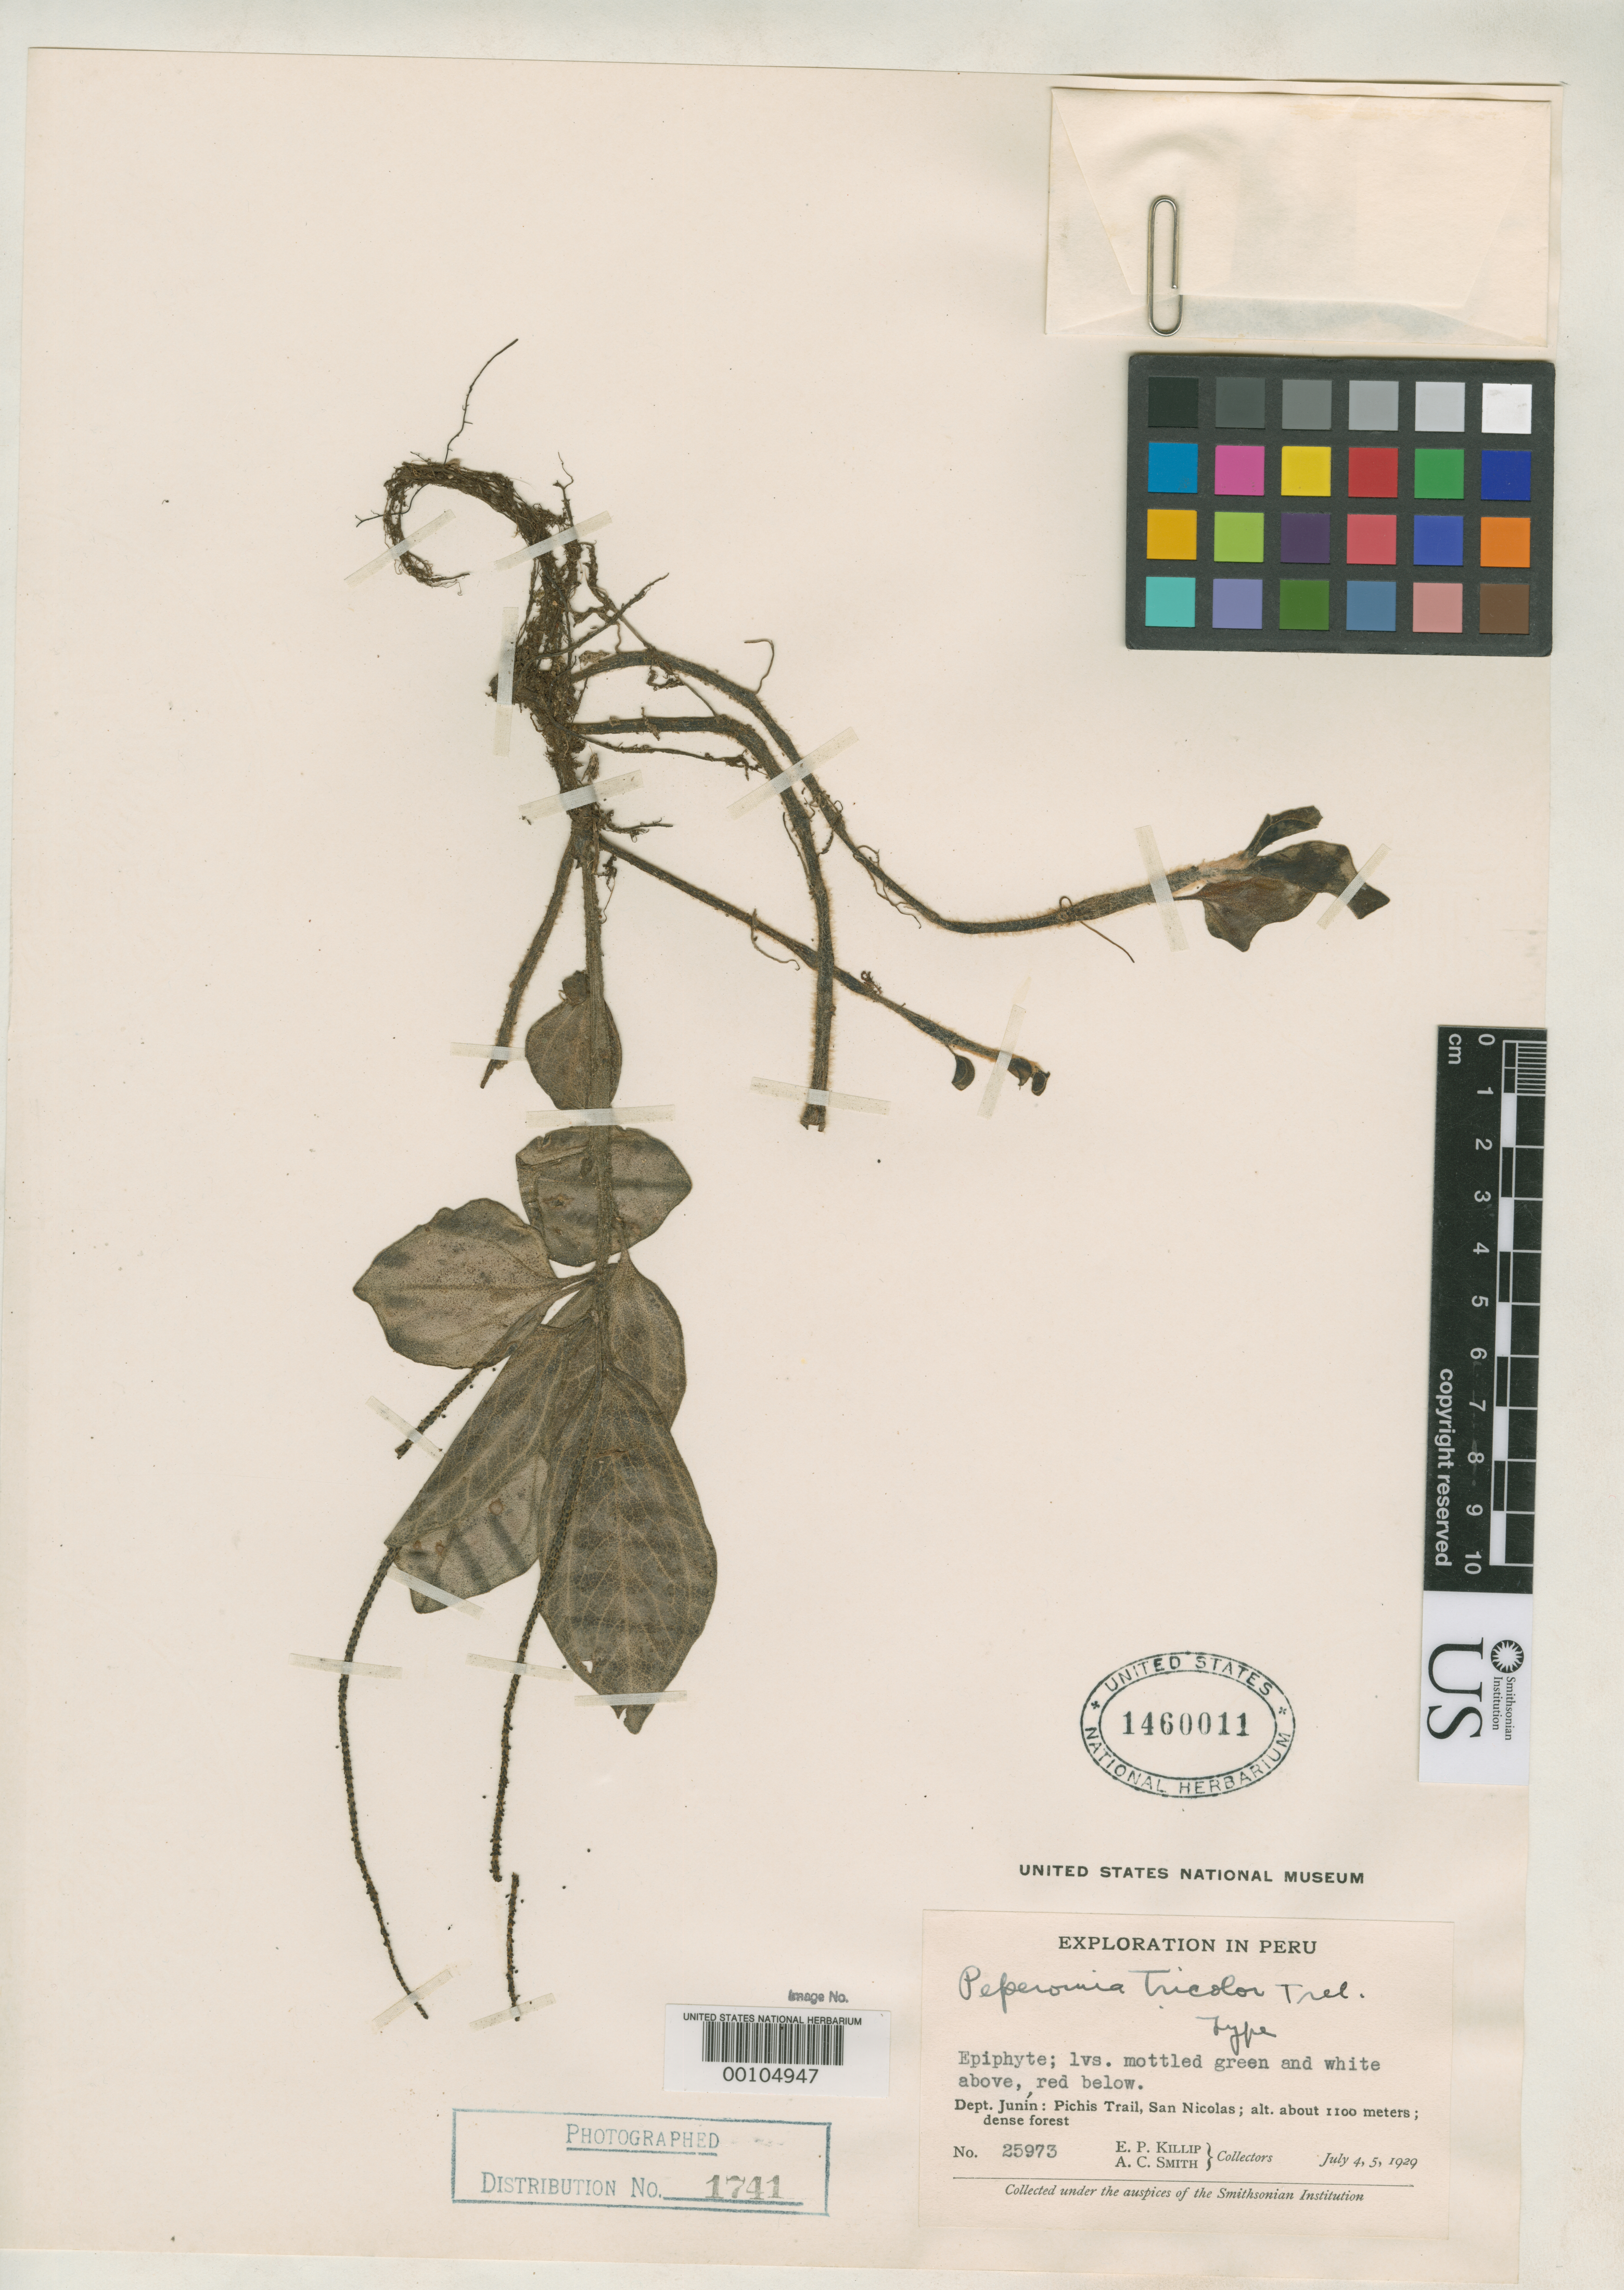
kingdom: Plantae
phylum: Tracheophyta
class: Magnoliopsida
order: Piperales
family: Piperaceae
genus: Peperomia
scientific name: Peperomia tricolor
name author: Trel. in J.F. Macbr.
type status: Holotype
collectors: E. P. Killip & A. C. Smith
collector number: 25973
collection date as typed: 04 Jul 1929 to 05 Jul 1929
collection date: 1929-07-04/1929-07-05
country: Peru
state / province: Junín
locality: Pichis Trail, San Nicolas.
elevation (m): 1100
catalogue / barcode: US 1460011